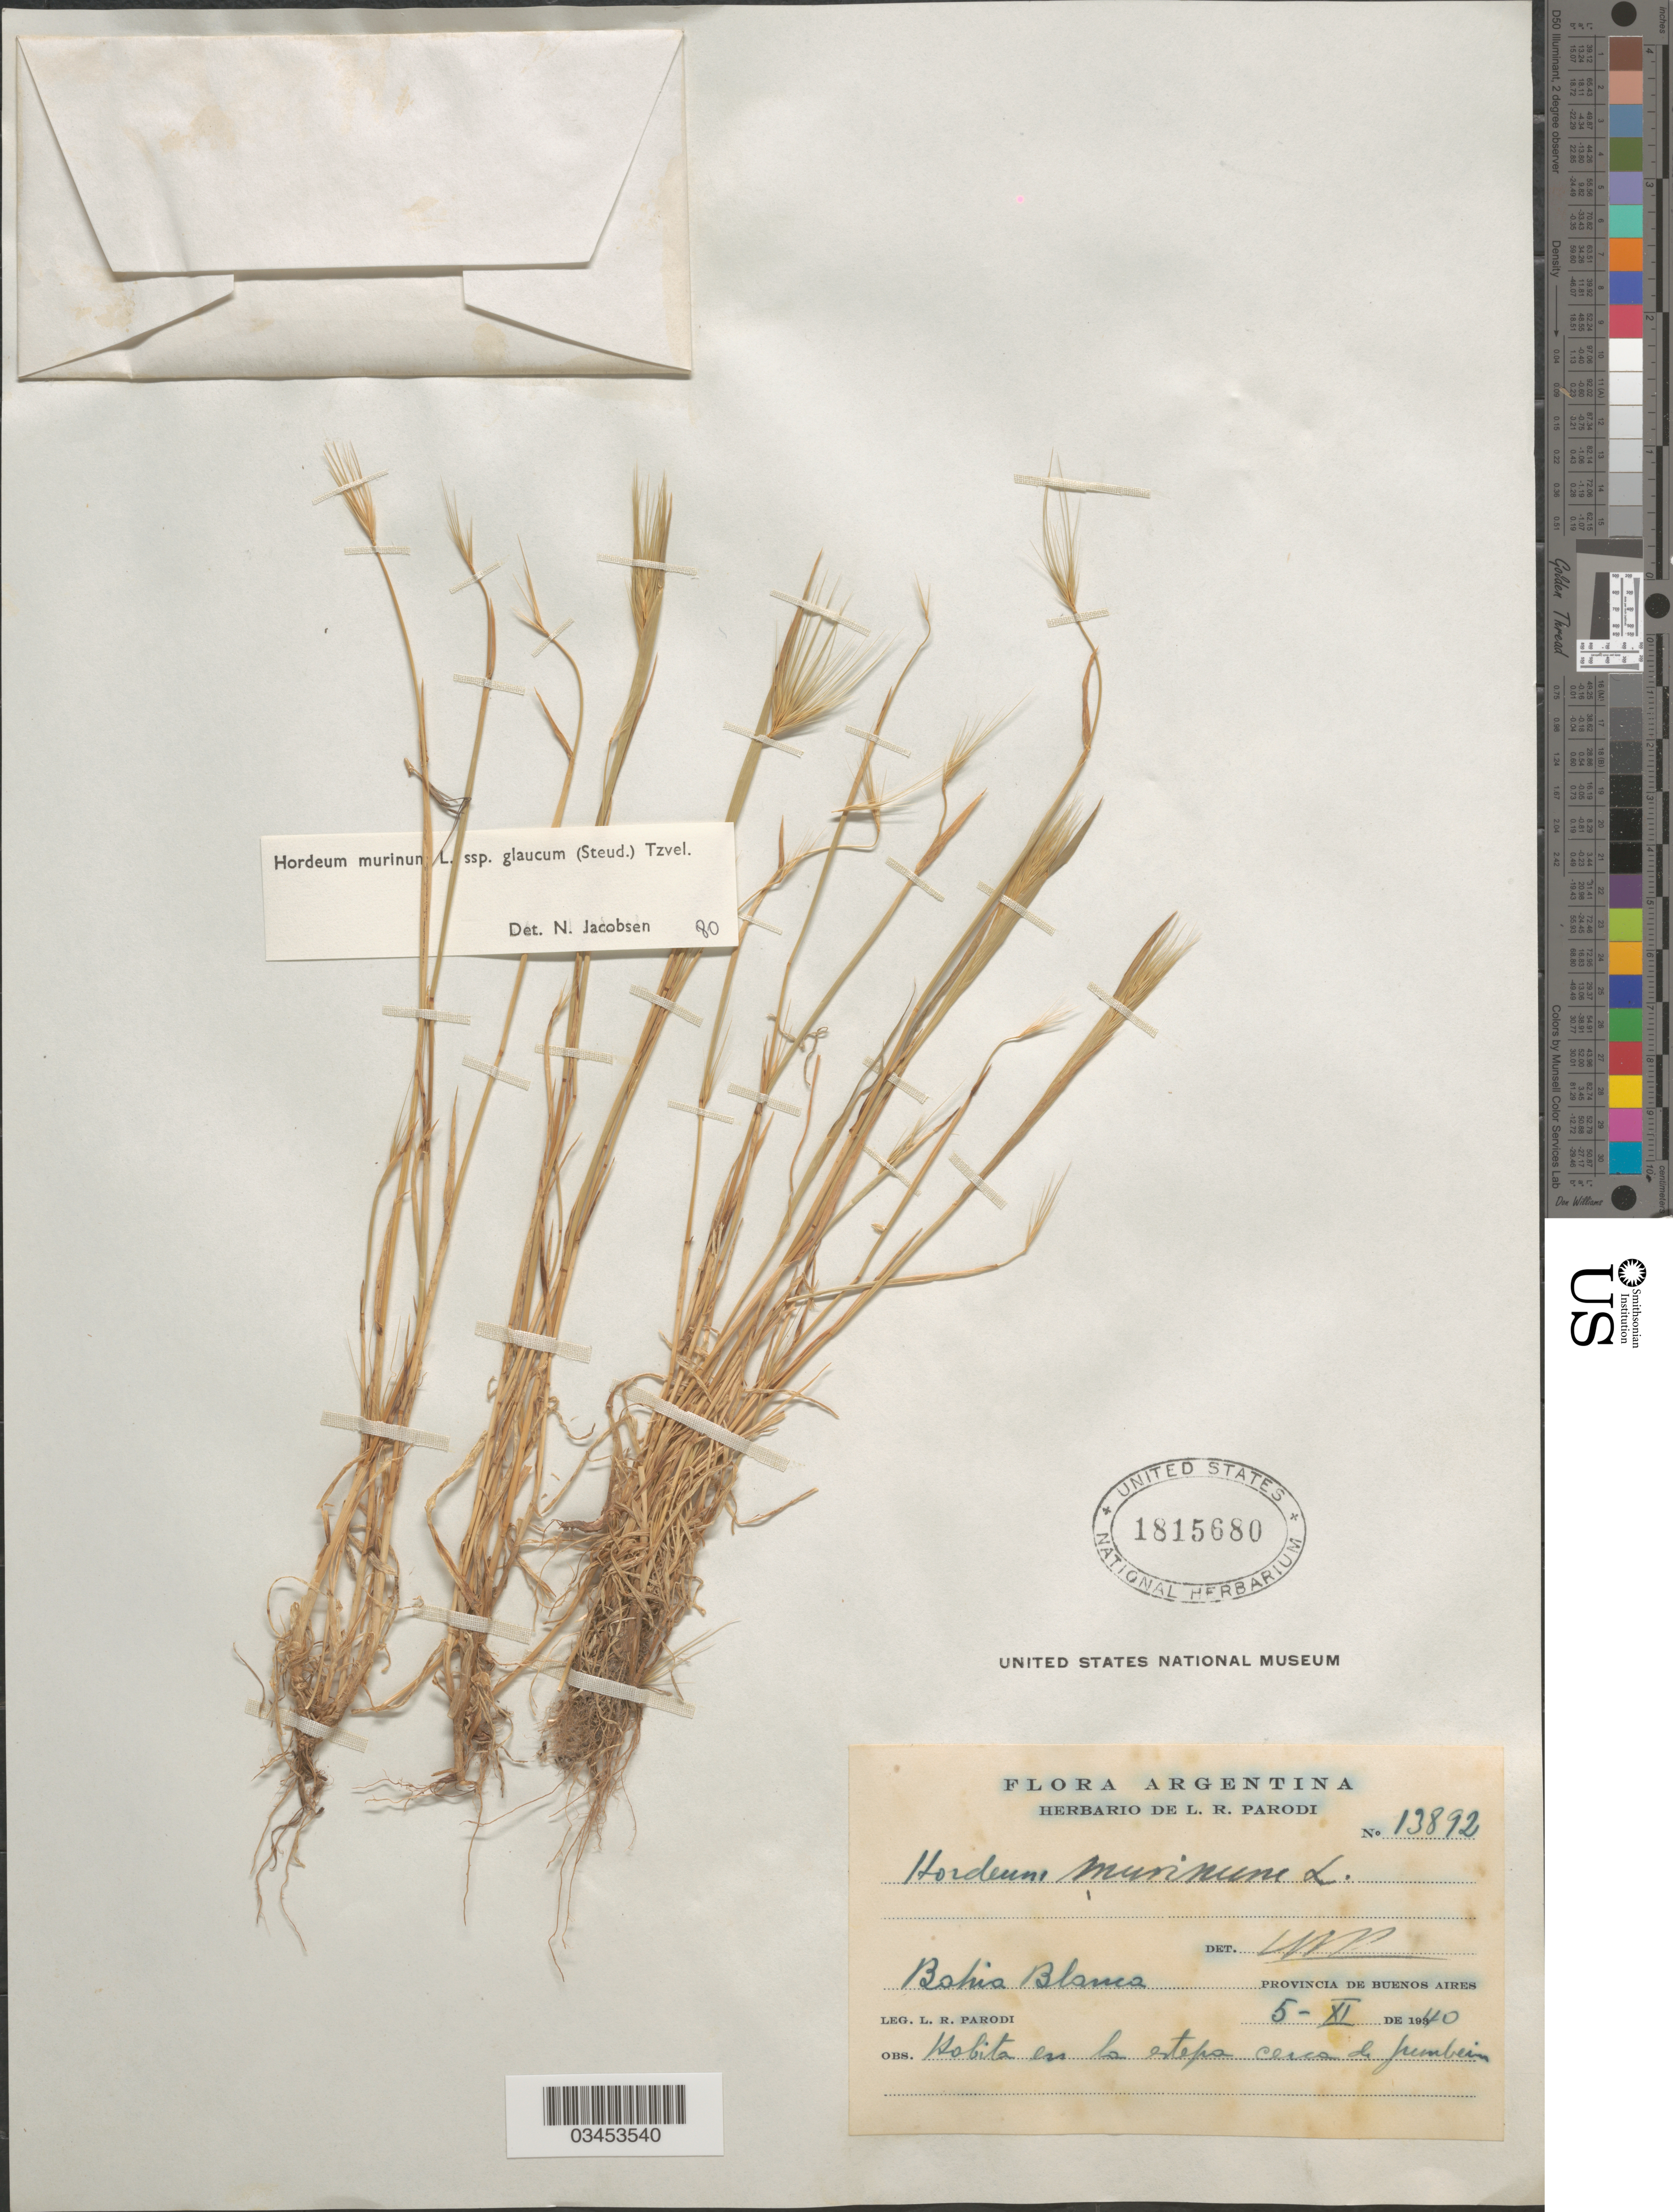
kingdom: Plantae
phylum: Tracheophyta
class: Liliopsida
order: Poales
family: Poaceae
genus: Hordeum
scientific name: Hordeum murinum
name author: L.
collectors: L. R. Parodi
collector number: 13892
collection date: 1940-11-05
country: Argentina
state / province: Buenos Aires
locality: Bahia Blanca.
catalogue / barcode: US 1815680